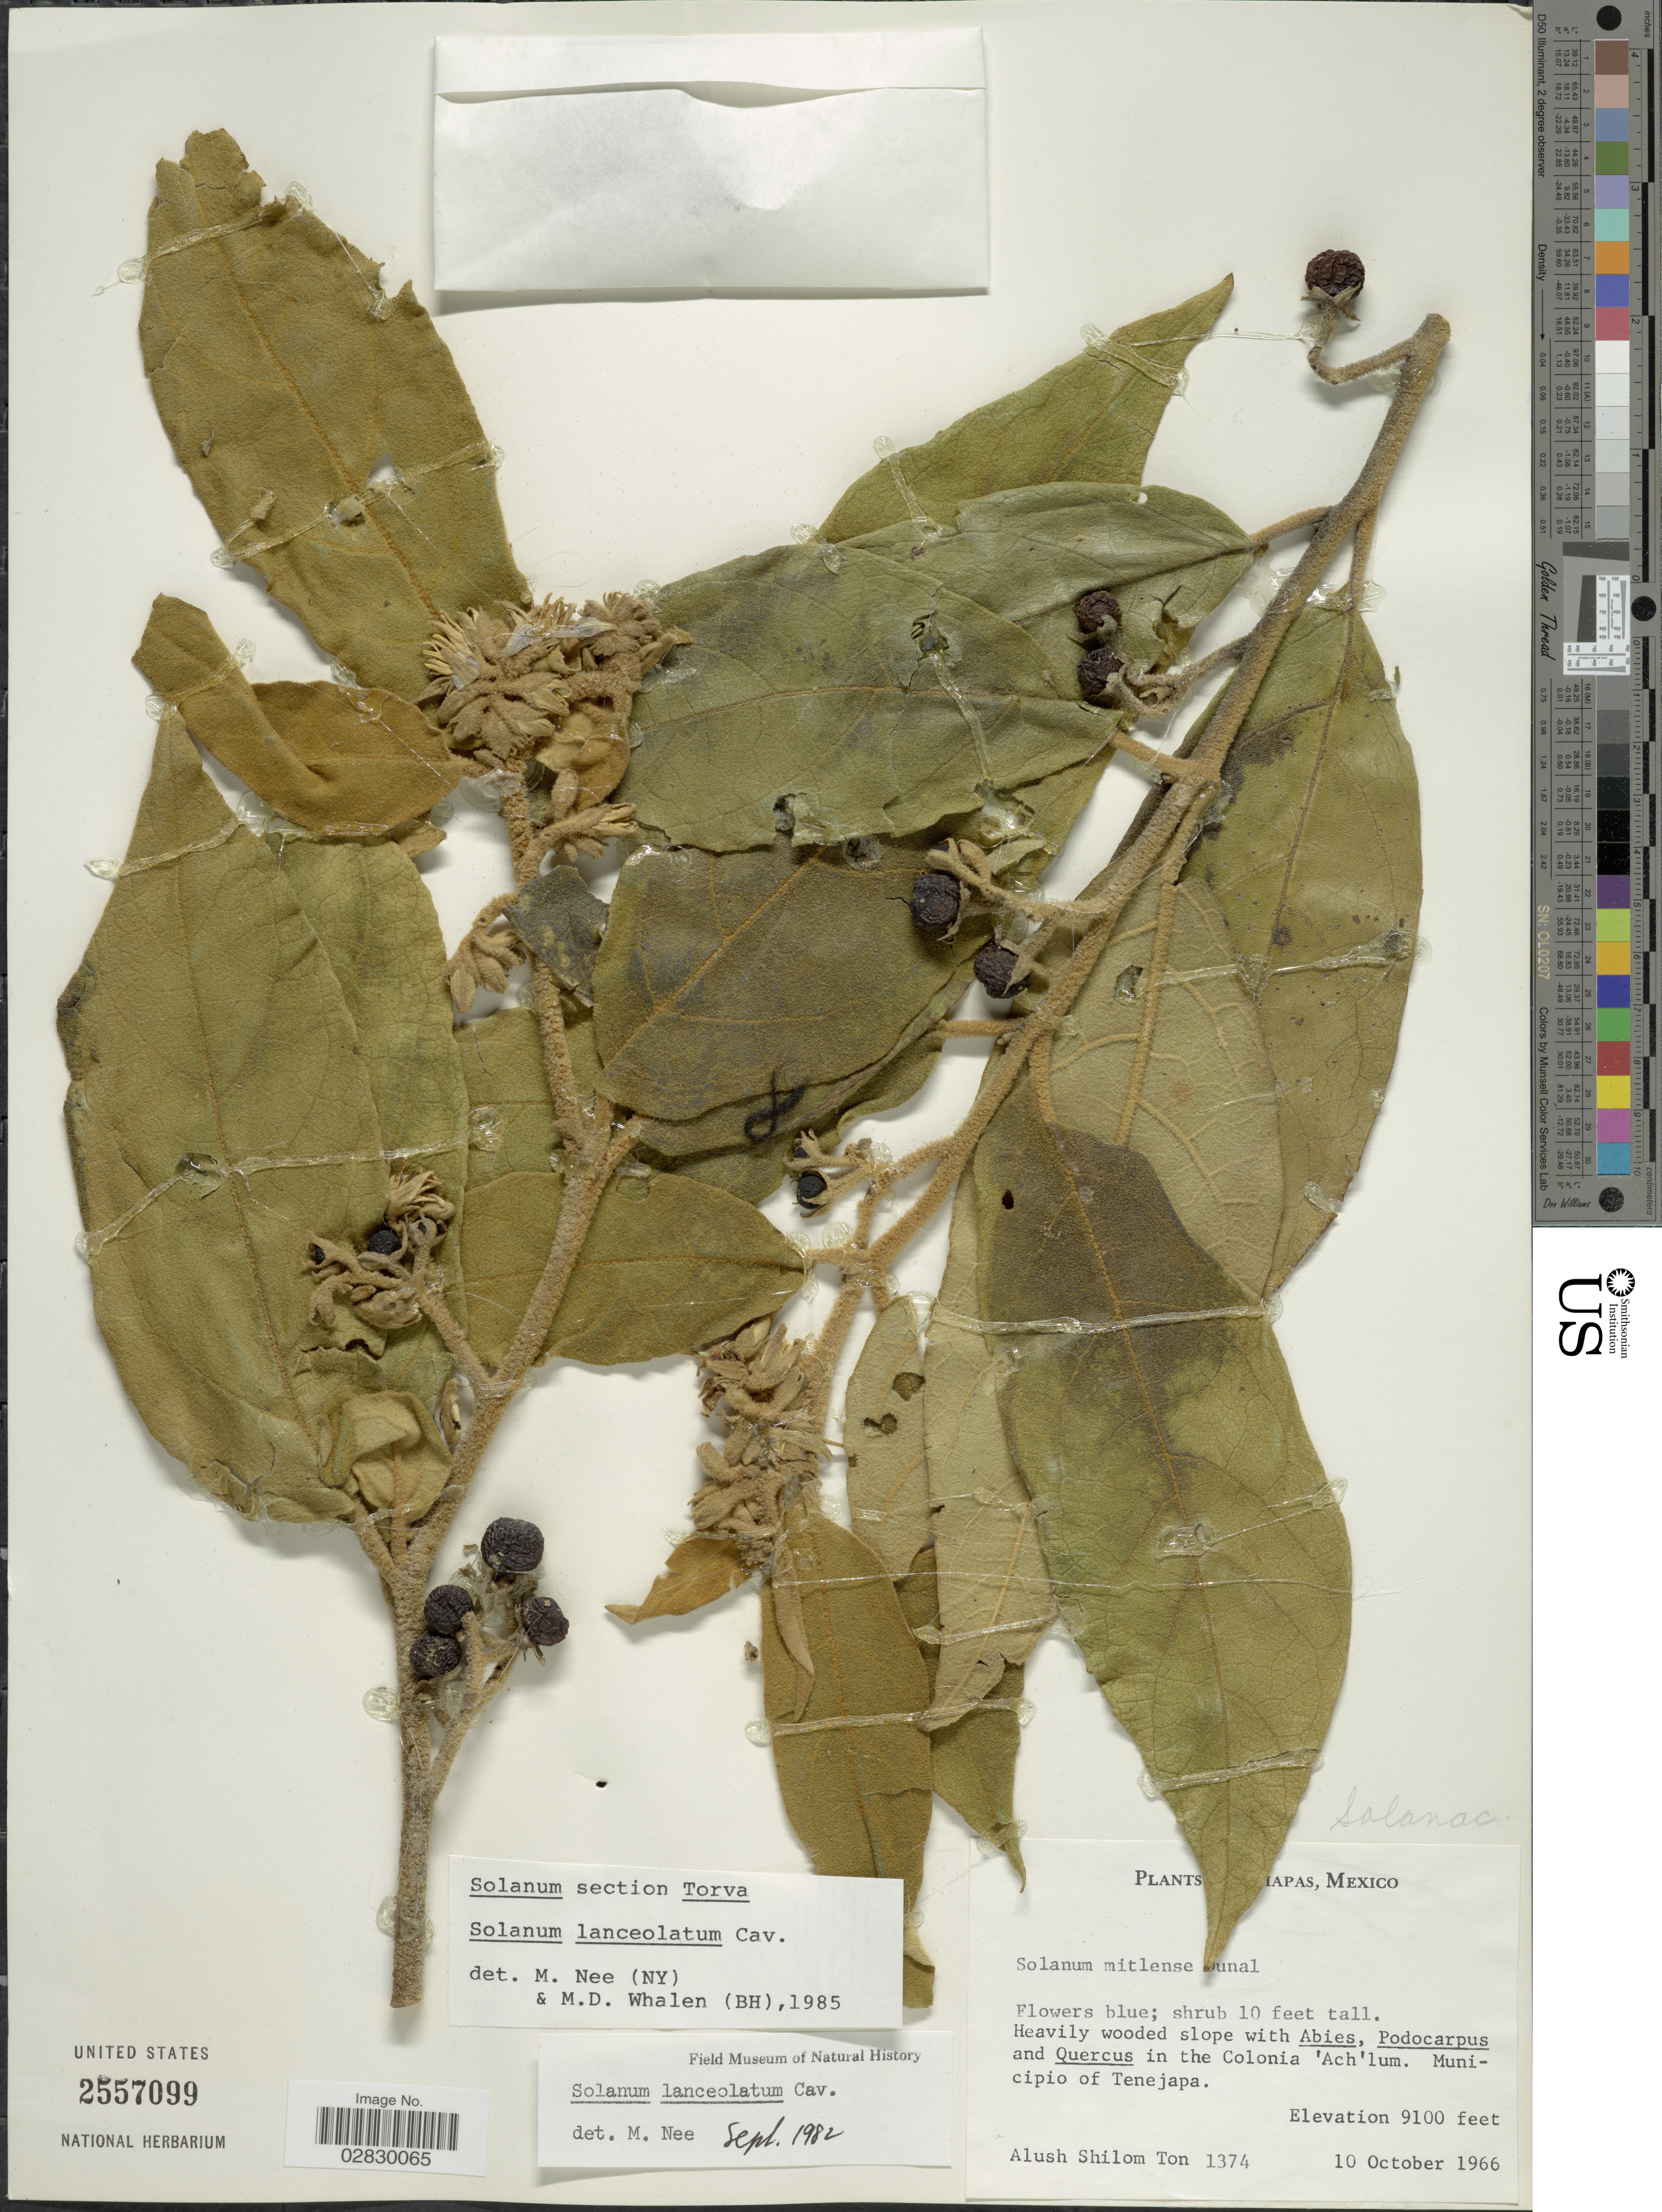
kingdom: Plantae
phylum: Tracheophyta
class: Magnoliopsida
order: Solanales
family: Solanaceae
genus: Solanum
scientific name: Solanum lanceolatum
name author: Cav.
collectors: A. M. Ton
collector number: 1374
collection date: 1966-10-10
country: Mexico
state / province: Chiapas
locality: In the Colonia 'Ach'lum. Municipio of Tenejapa.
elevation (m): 2774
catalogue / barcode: US 2557099